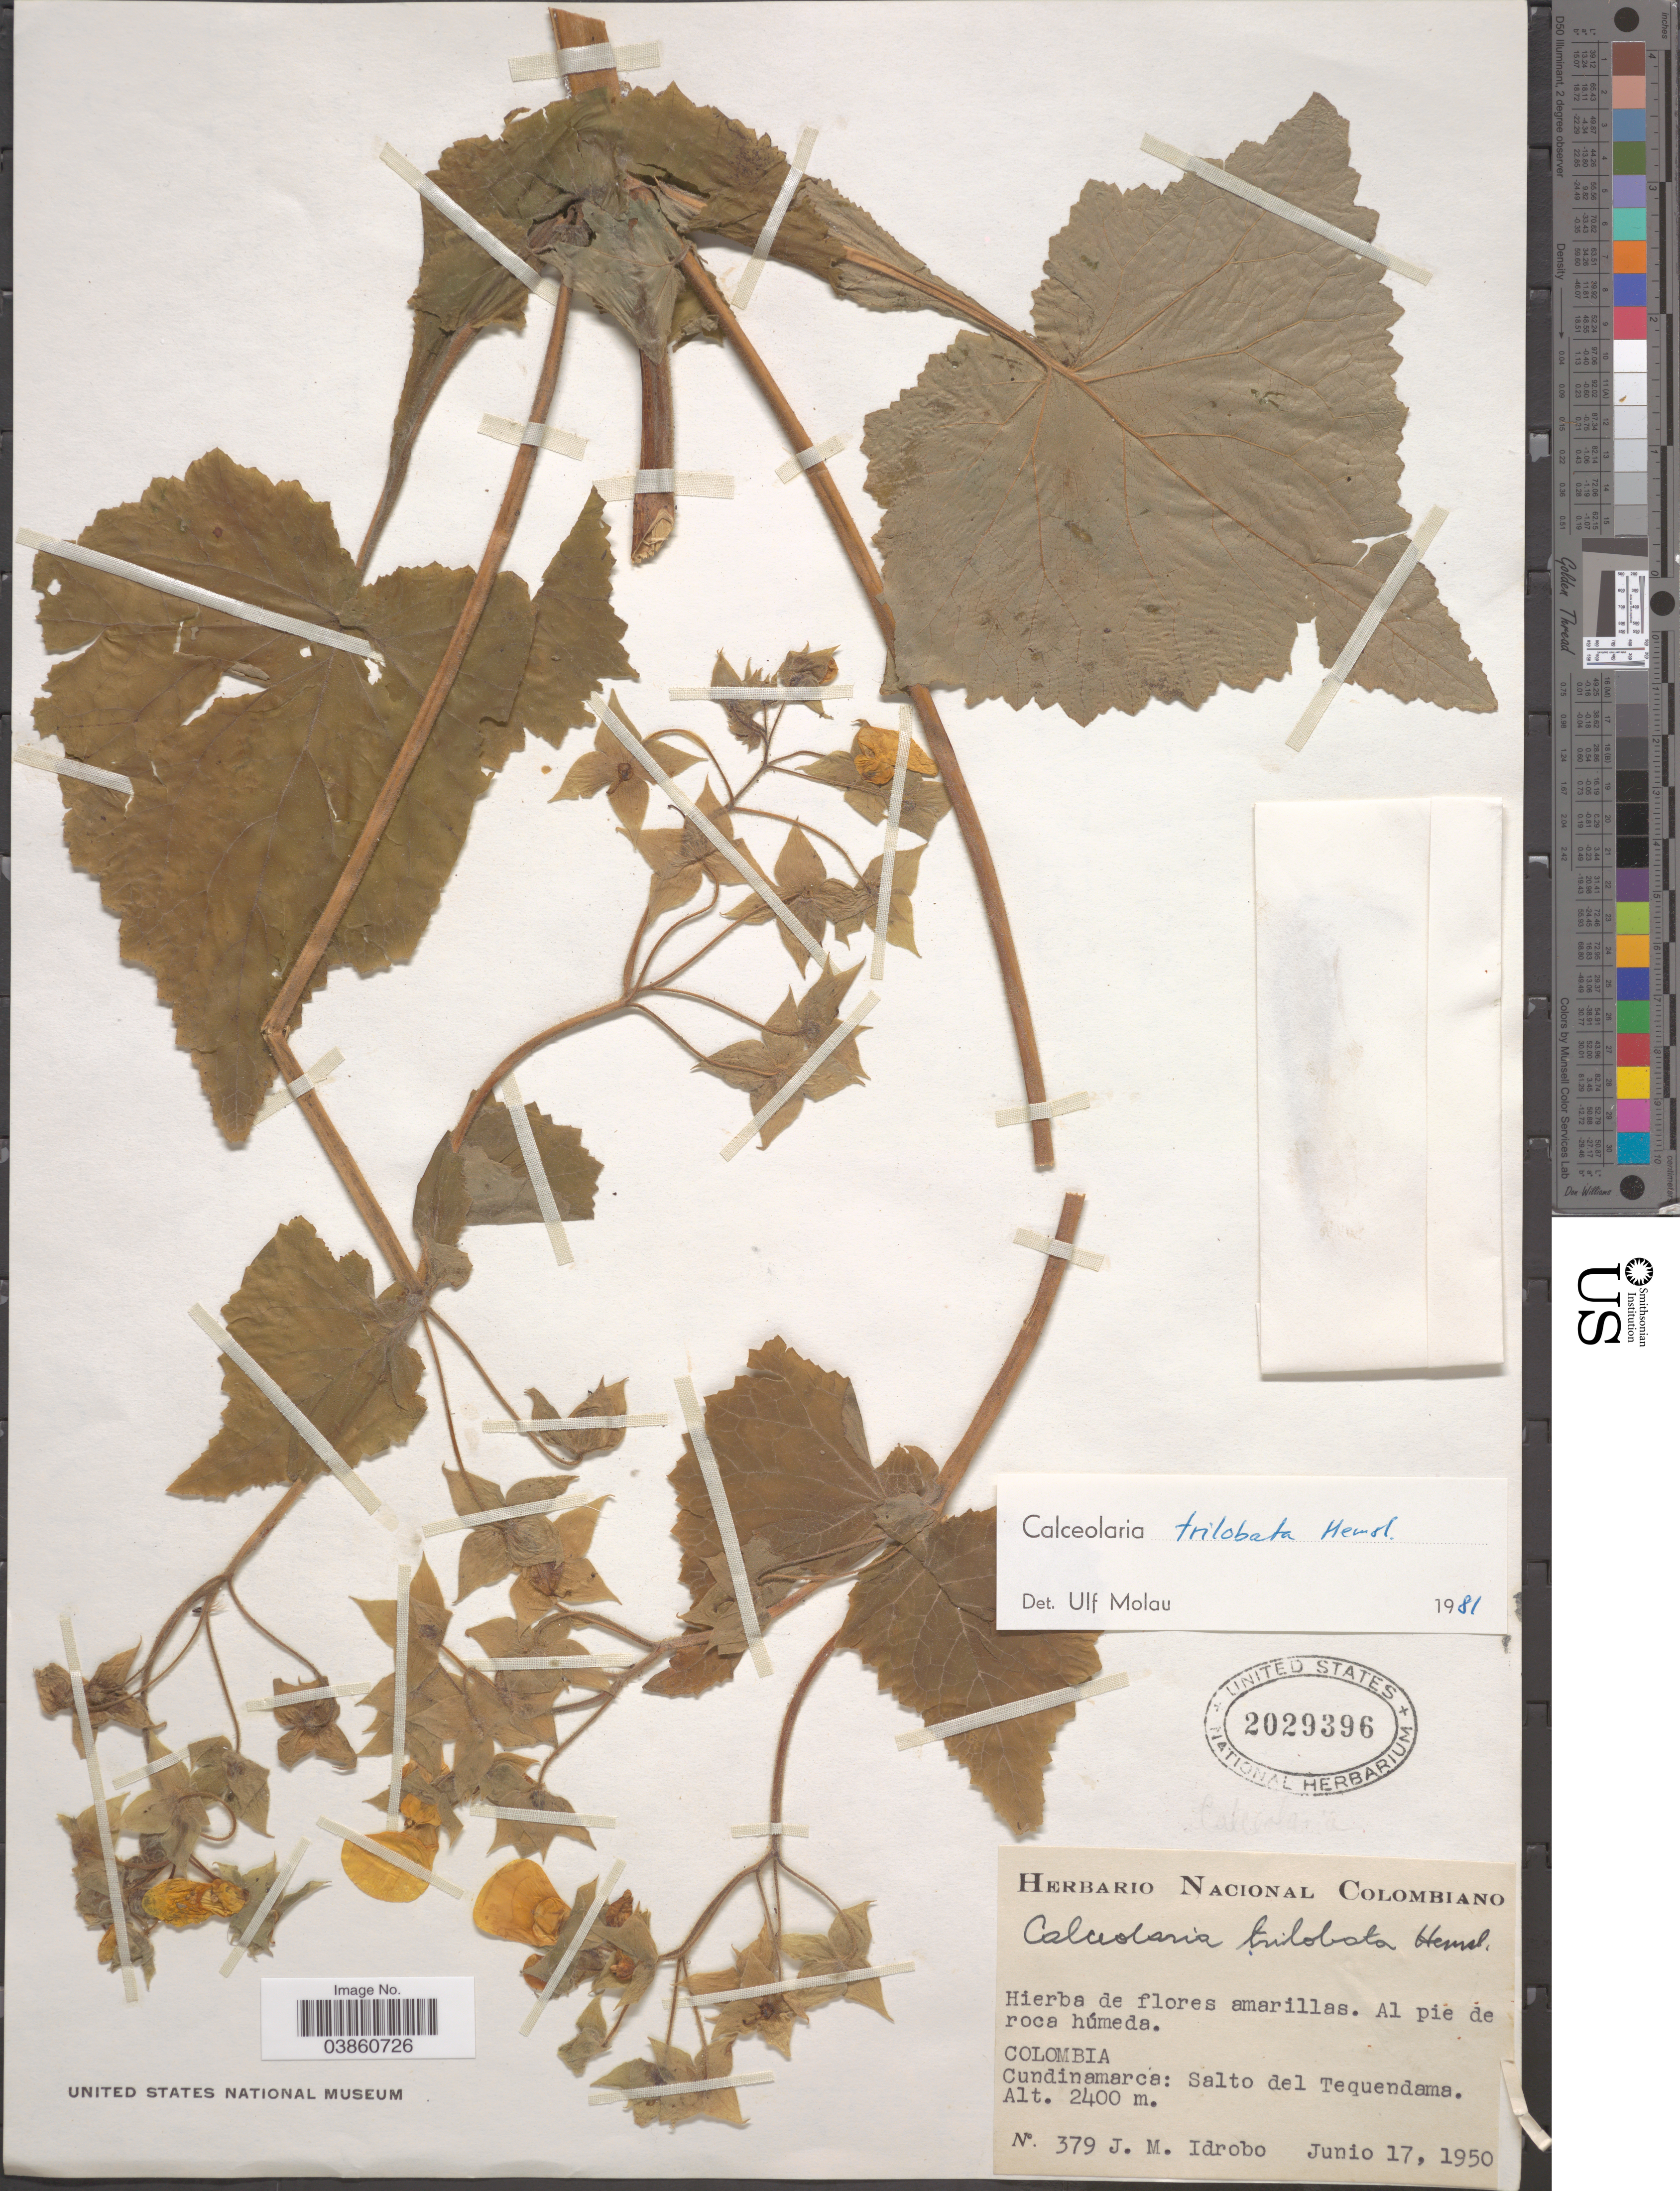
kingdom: Plantae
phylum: Tracheophyta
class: Magnoliopsida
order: Lamiales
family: Calceolariaceae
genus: Calceolaria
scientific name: Calceolaria trilobata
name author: Hemsl.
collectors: J. M. Idrobo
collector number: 379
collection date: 1950-06-17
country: Colombia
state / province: Cundinamarca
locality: Salto del Tequendam.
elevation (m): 2400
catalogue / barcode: US 2029396